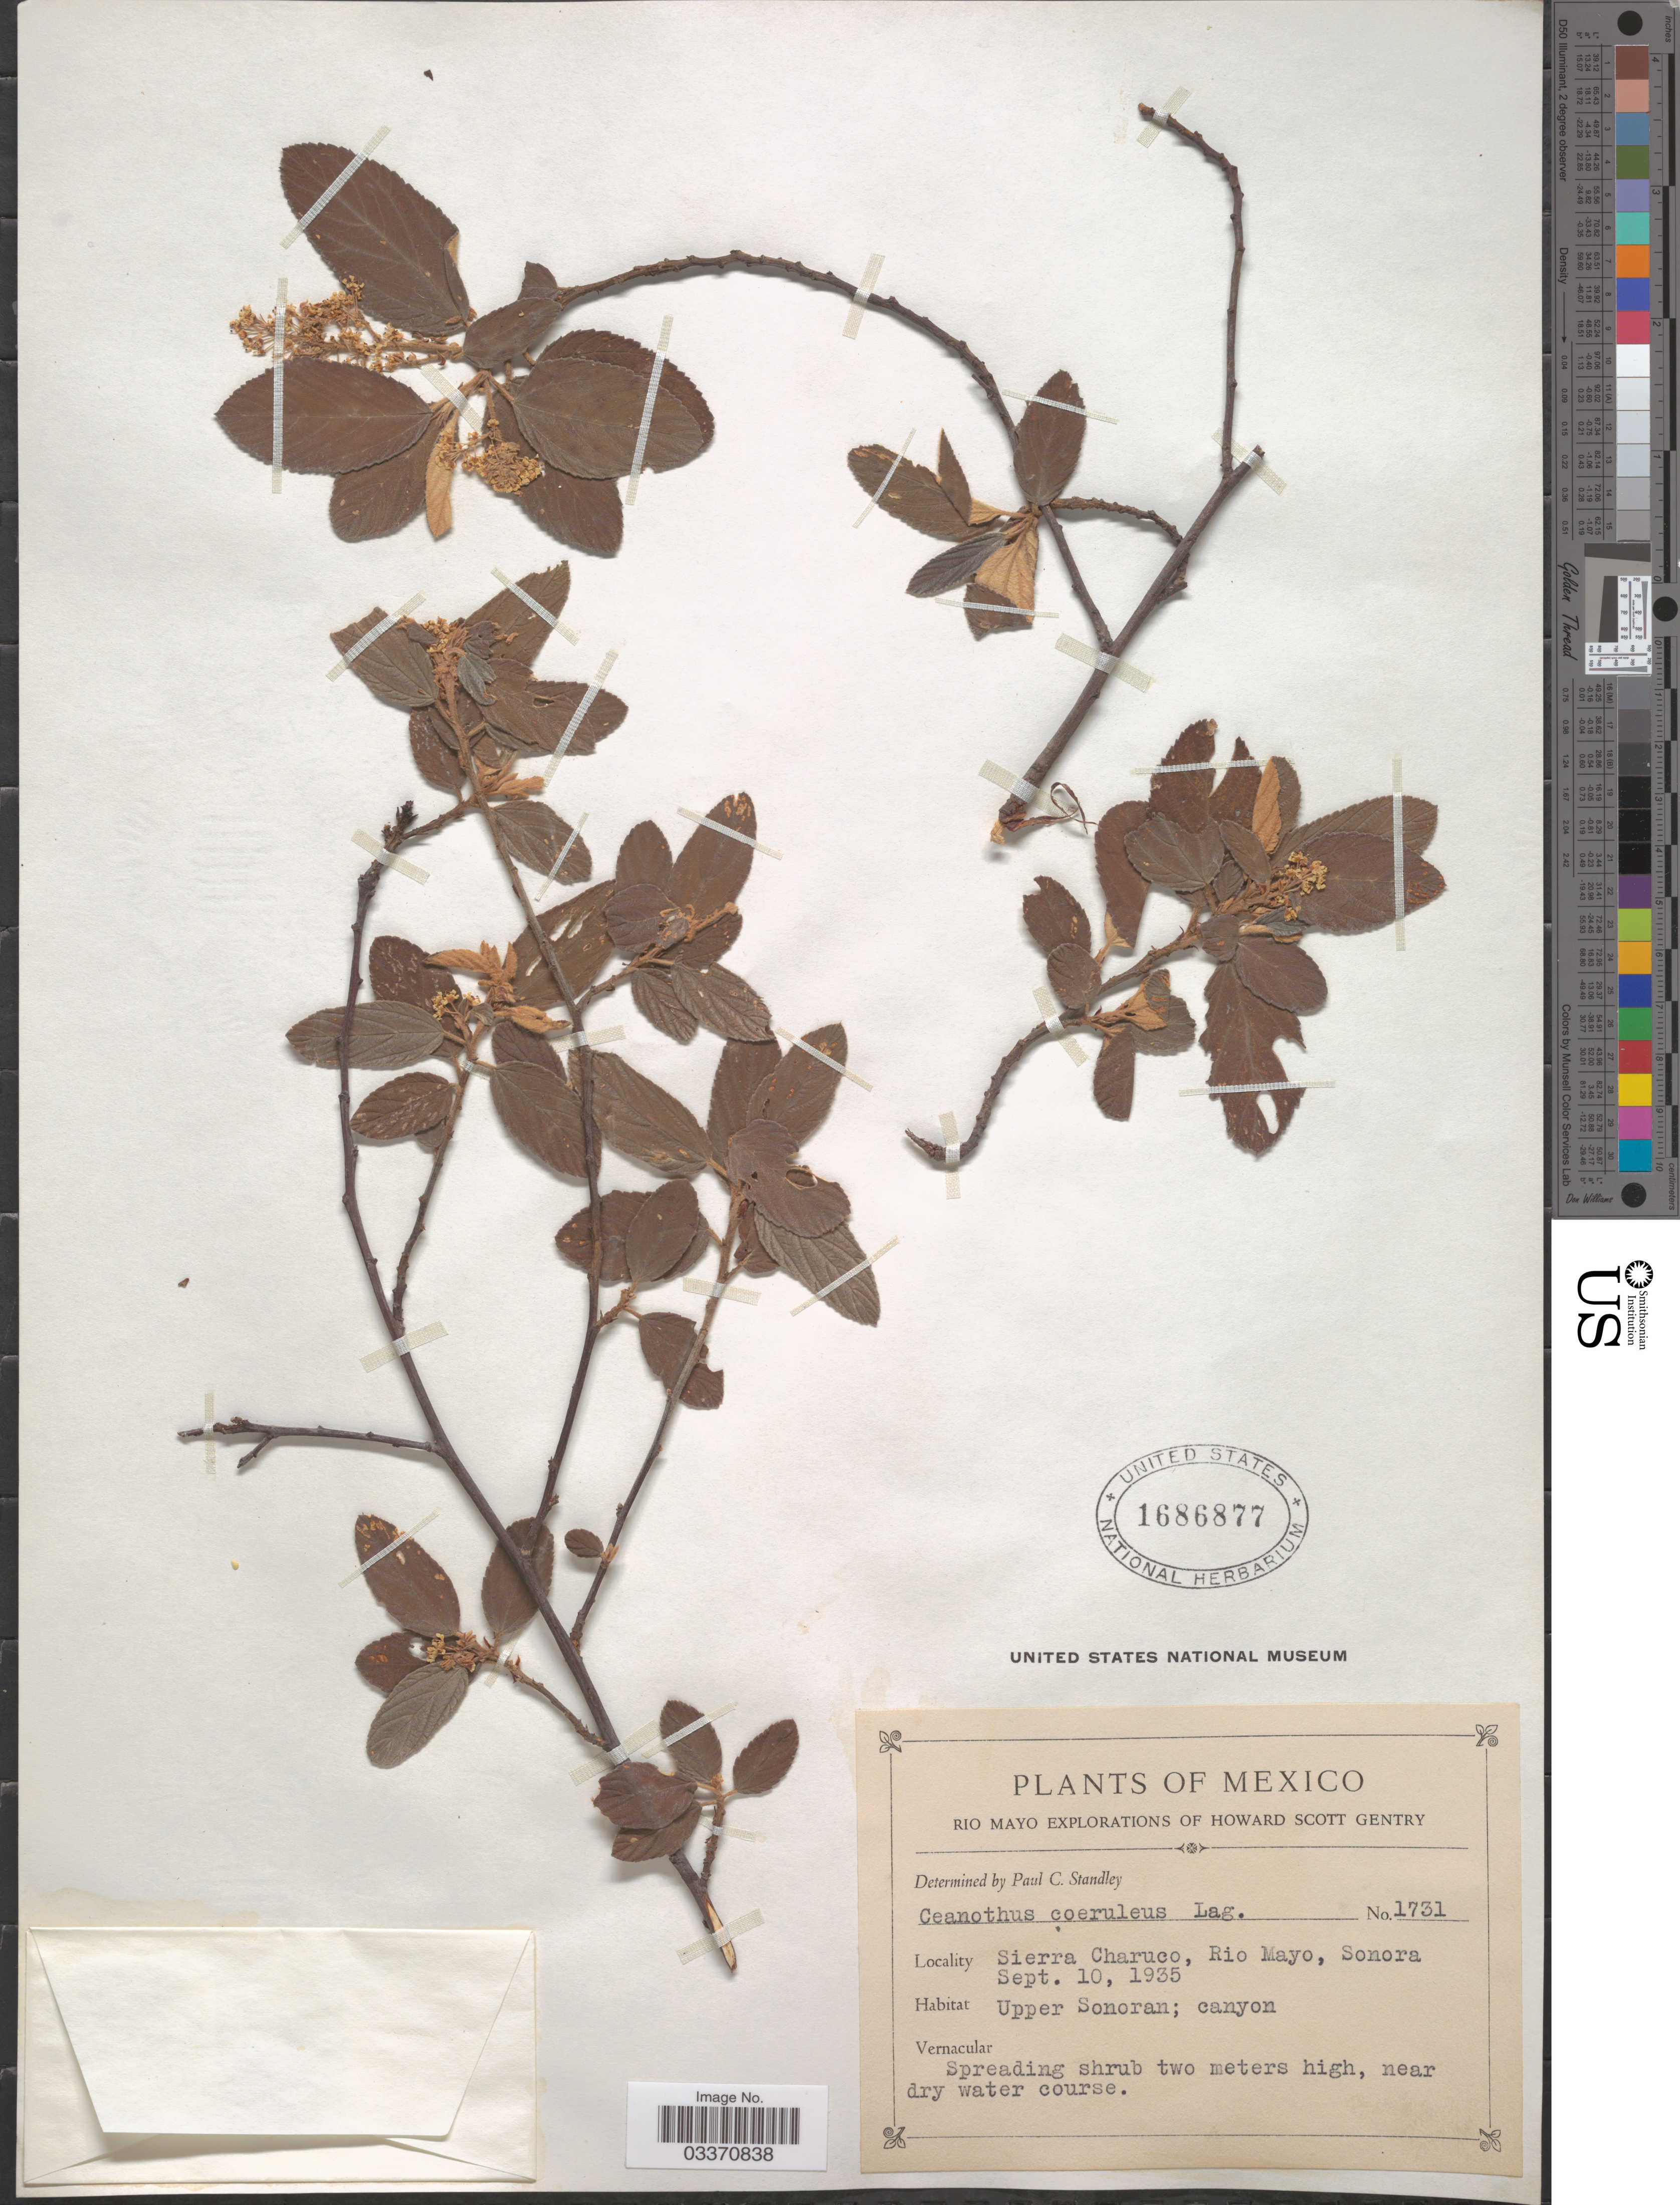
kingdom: Plantae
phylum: Tracheophyta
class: Magnoliopsida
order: Rosales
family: Rhamnaceae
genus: Ceanothus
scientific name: Ceanothus caeruleus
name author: Lag.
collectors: H. S. Gentry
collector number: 1731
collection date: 1935-09-10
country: Mexico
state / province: Sonora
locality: Sierra Charuco, Rio Mayo. Upper Sonoran; canyon.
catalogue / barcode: US 1686877